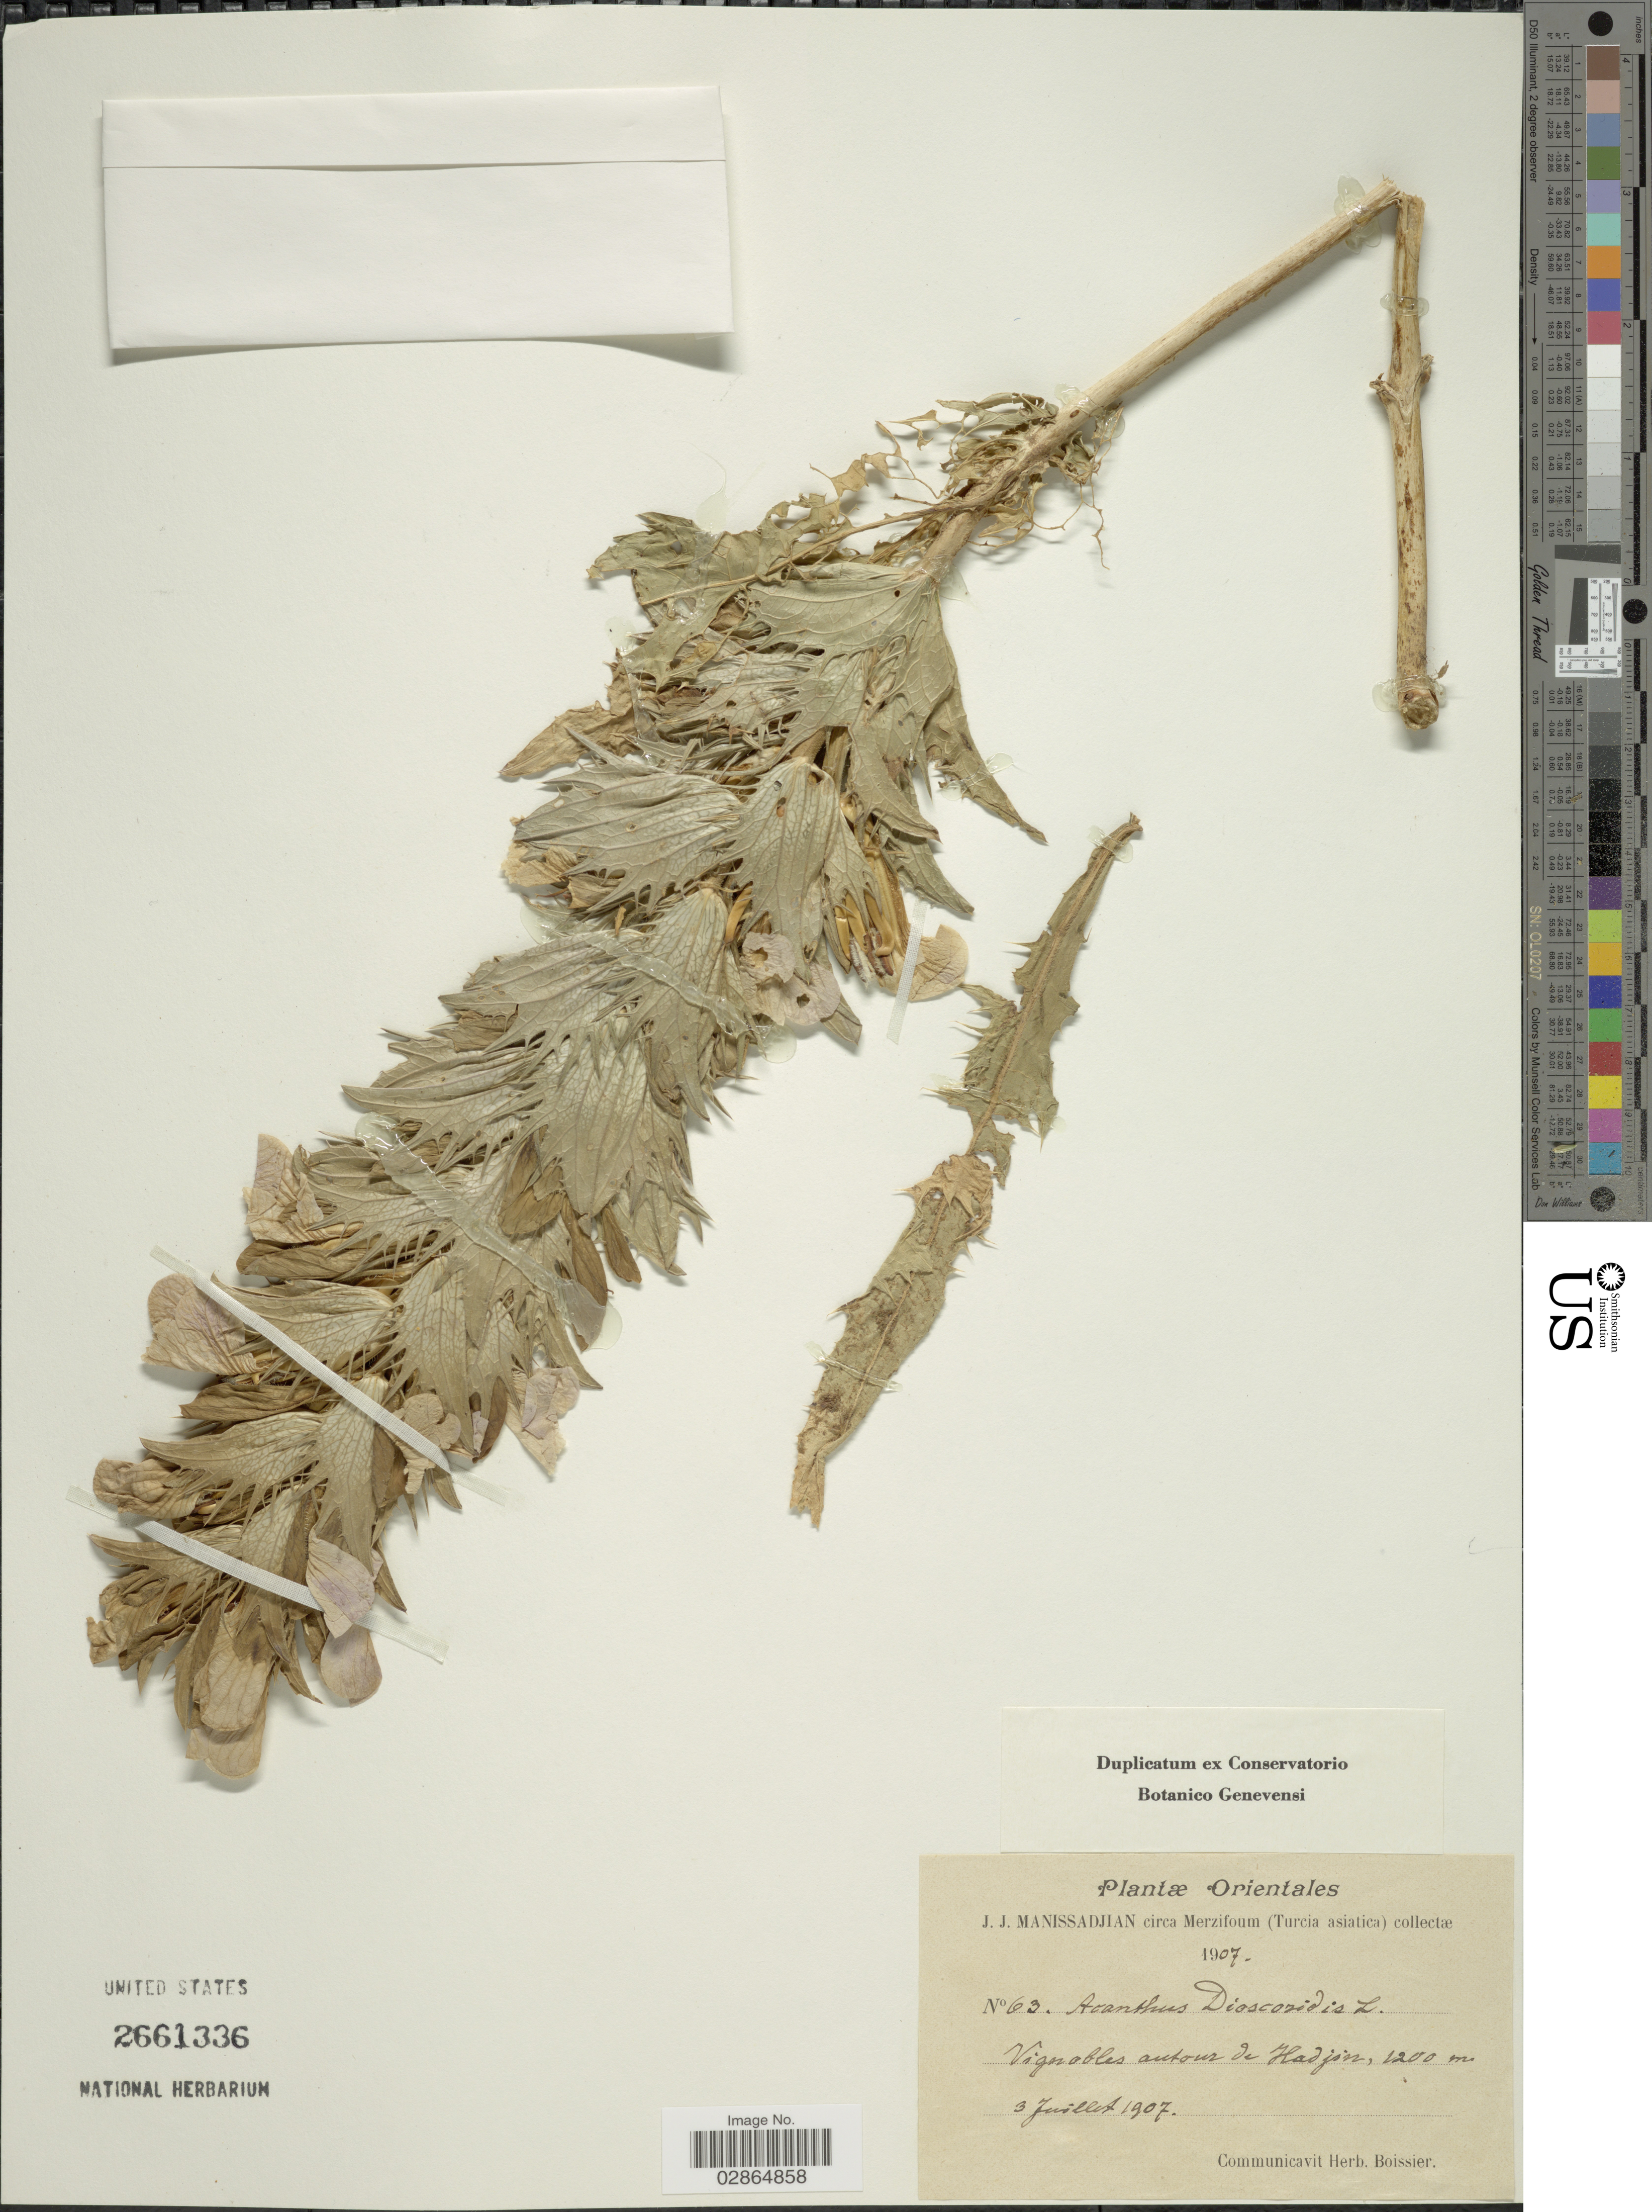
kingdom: Plantae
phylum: Tracheophyta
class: Magnoliopsida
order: Lamiales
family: Acanthaceae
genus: Acanthus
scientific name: Acanthus dioscoridis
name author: L.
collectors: J. Manissadjian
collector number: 63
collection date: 1907-07-03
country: Turkey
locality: Orientales, Vignobles antour de Hadjin.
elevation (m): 1200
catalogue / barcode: US 2661336